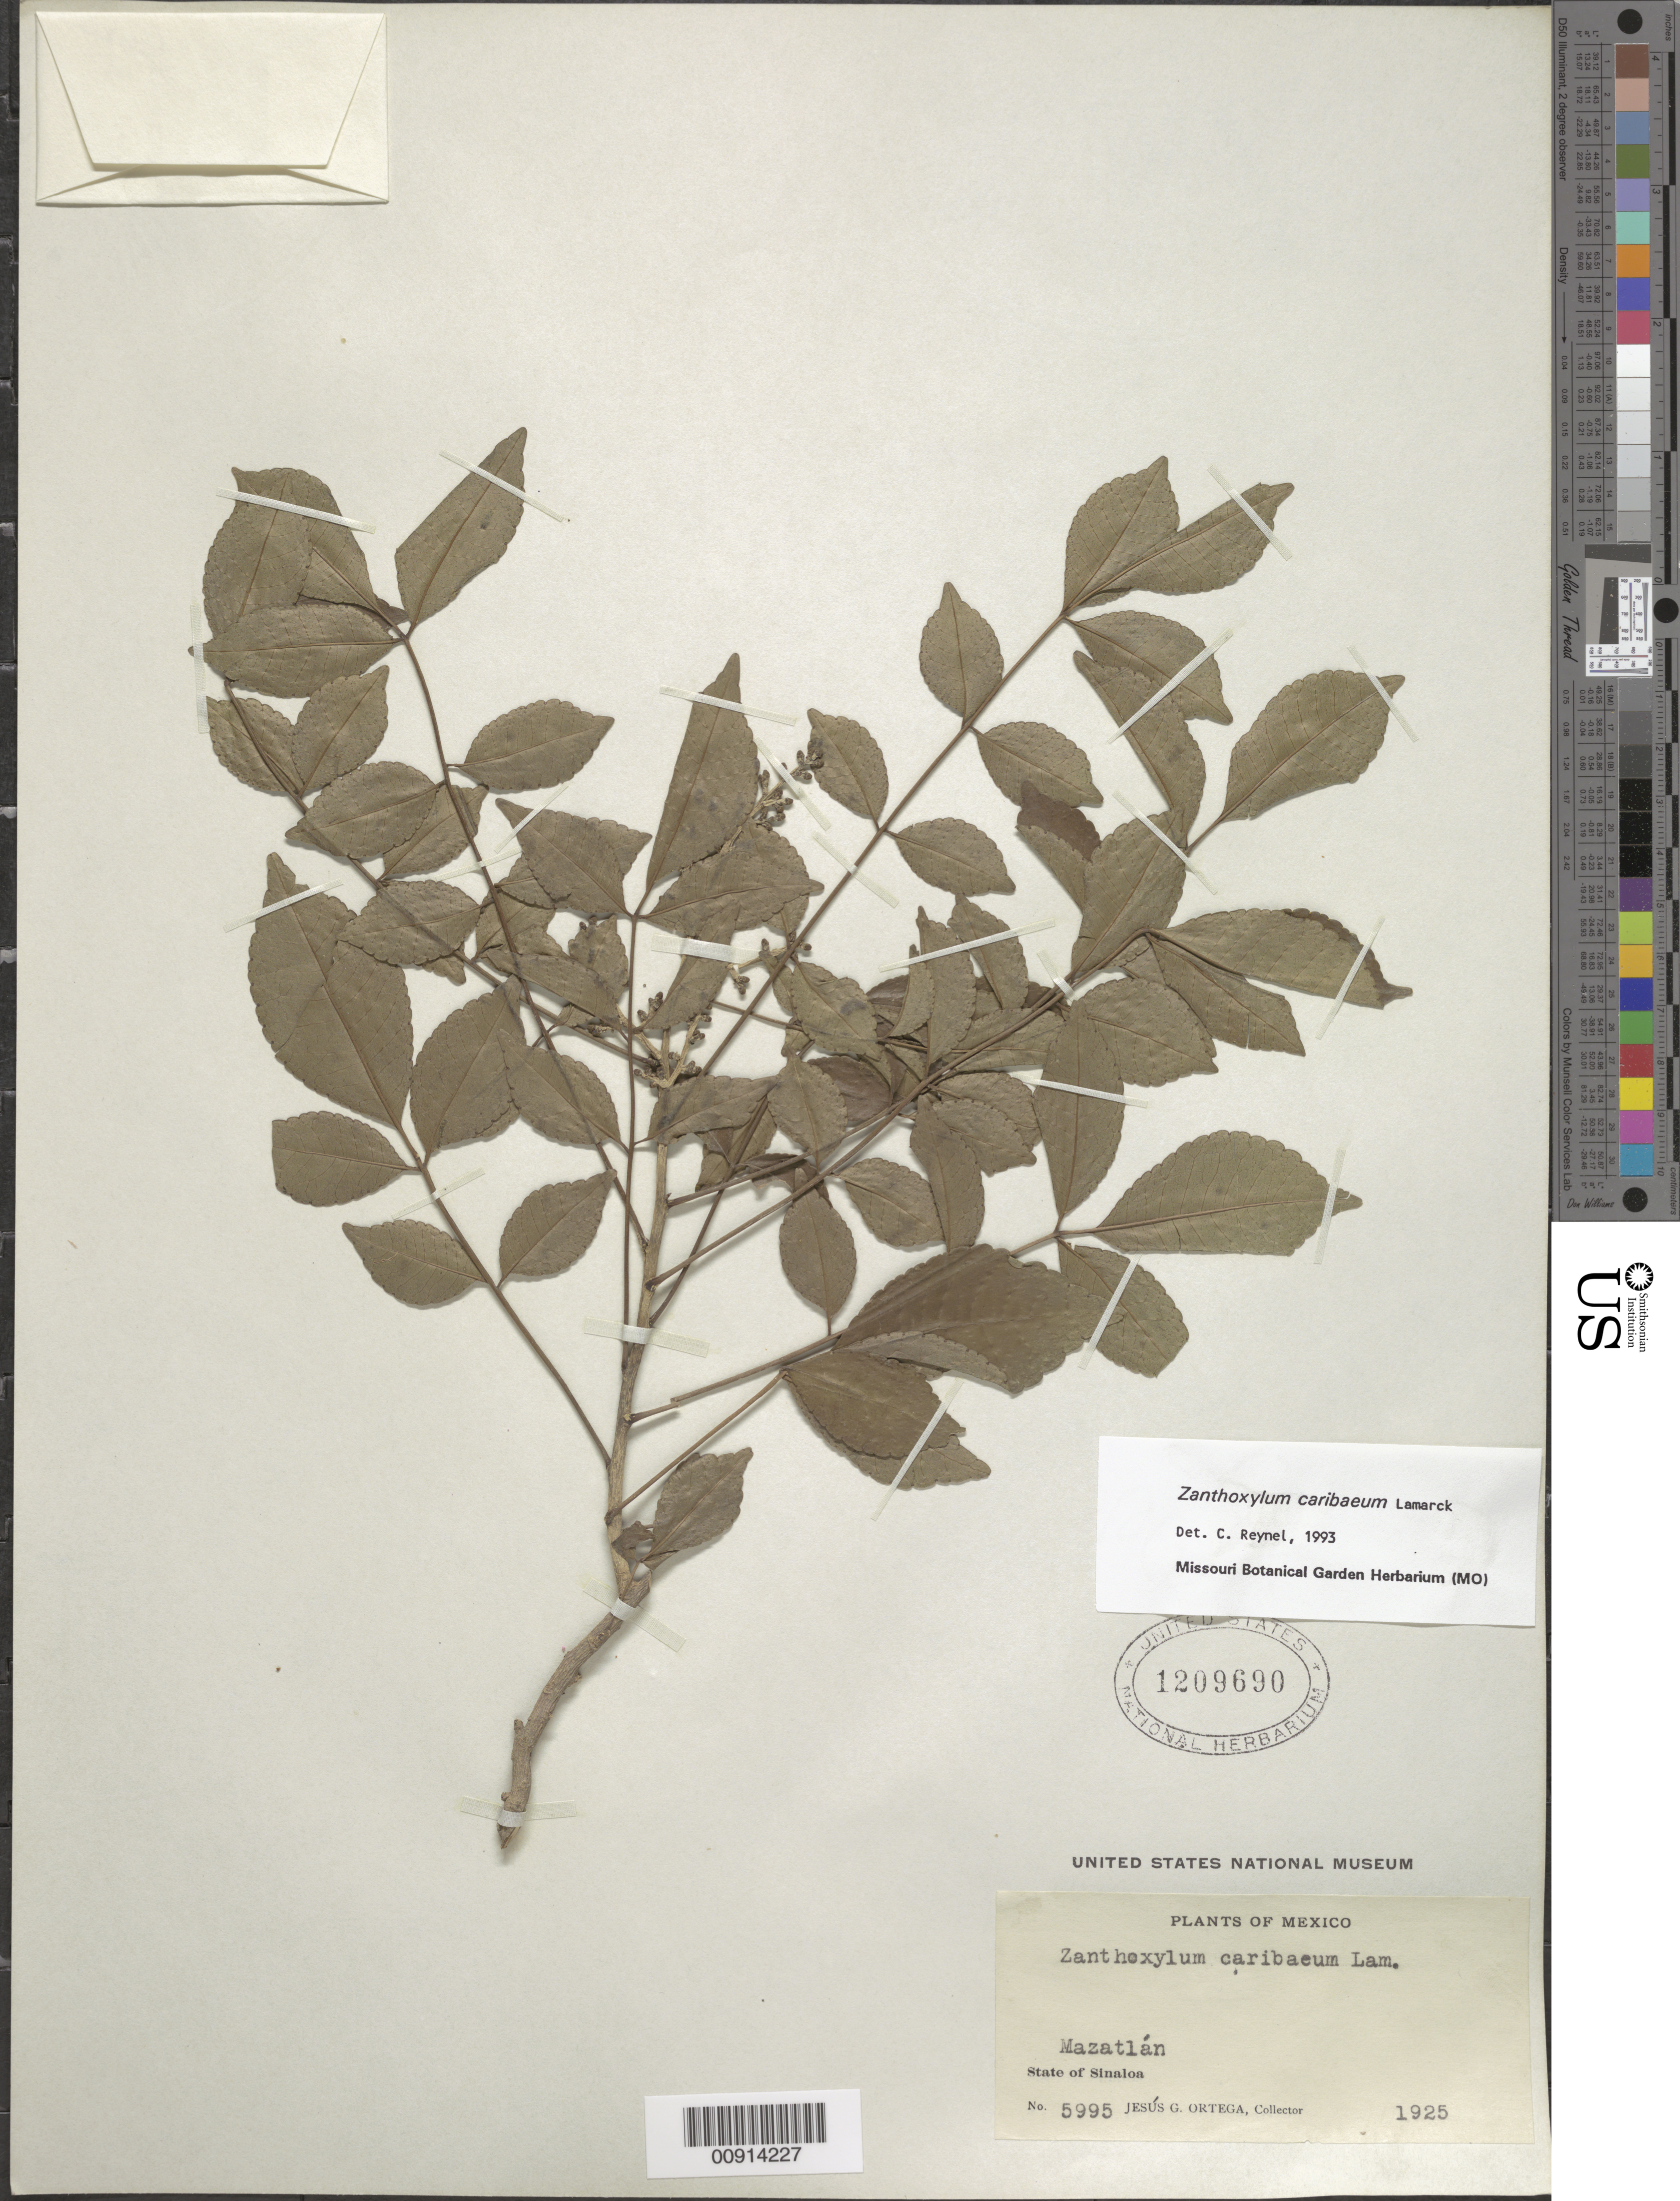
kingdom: Plantae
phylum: Tracheophyta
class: Magnoliopsida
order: Sapindales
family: Rutaceae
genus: Zanthoxylum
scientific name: Zanthoxylum caribaeum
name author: Lam.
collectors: J. Ortega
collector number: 5995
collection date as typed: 1925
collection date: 1925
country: Mexico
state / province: Sinaloa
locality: Mazatlán, State of Sinaloa.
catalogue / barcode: US 1209690